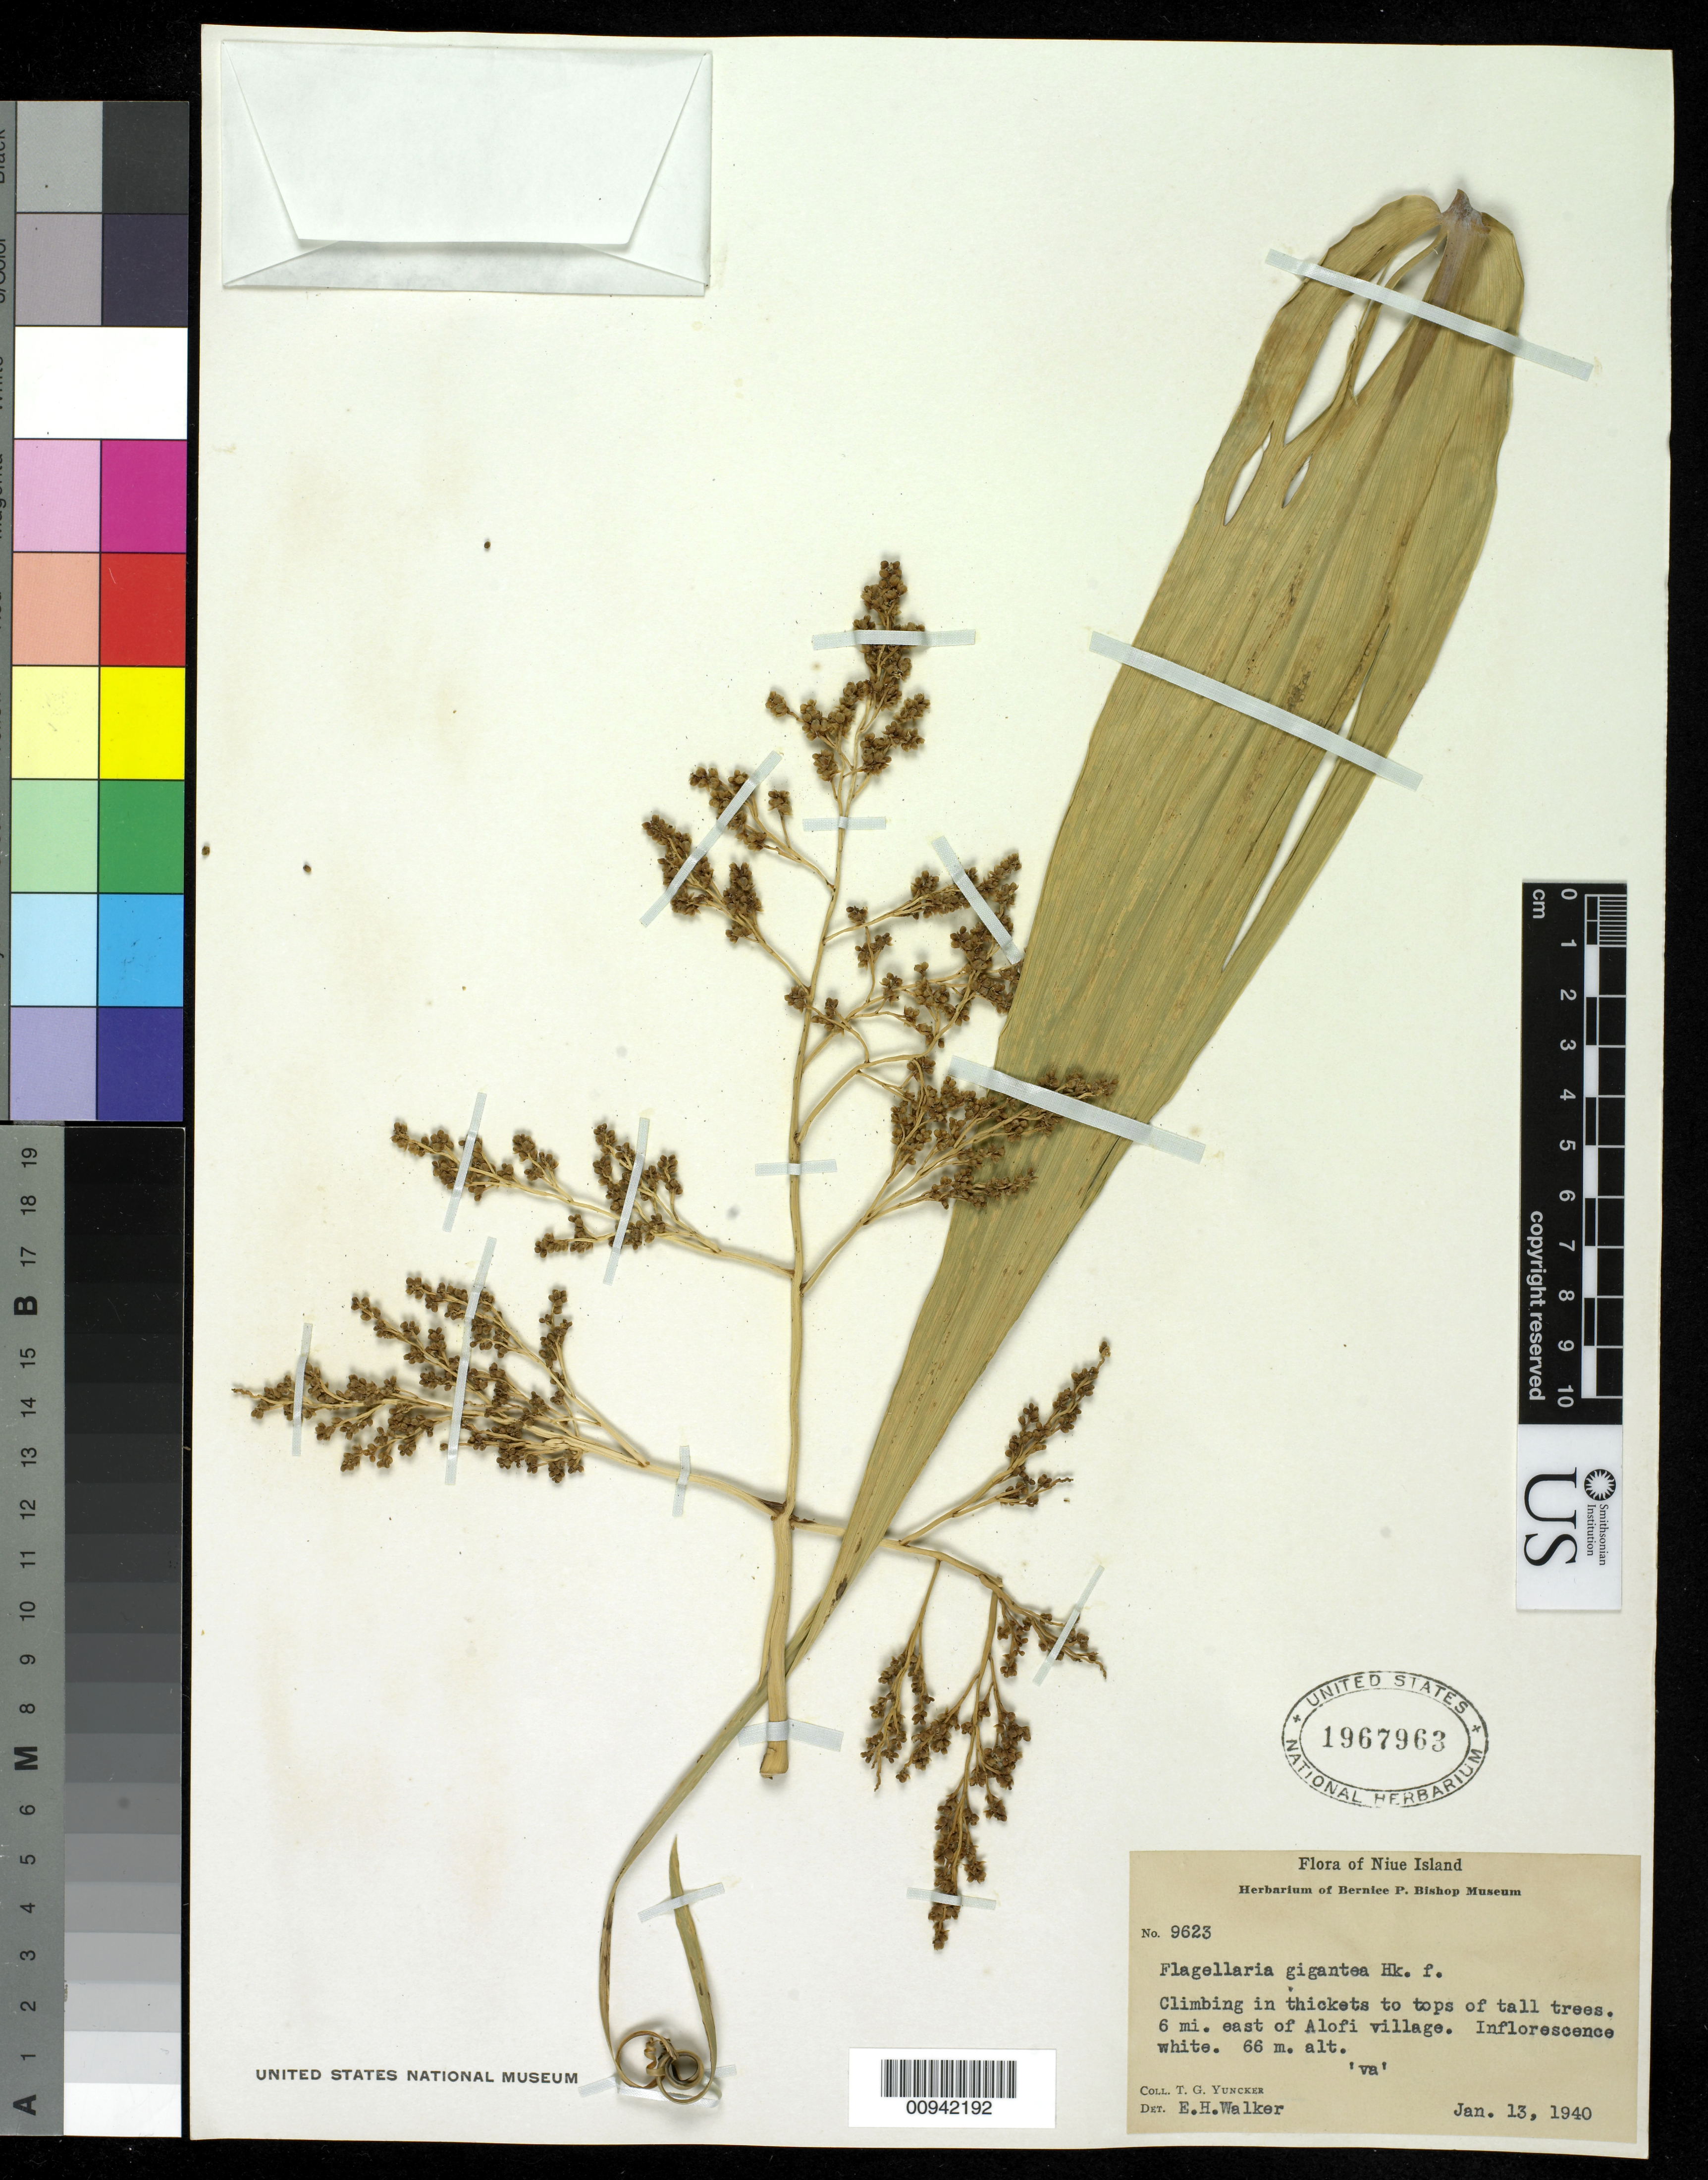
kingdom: Plantae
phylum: Tracheophyta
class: Liliopsida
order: Poales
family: Flagellariaceae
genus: Flagellaria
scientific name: Flagellaria gigantea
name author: Hook. f.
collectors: T. G. Yuncker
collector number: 9623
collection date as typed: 13 Jan 1940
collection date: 1940-01-13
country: Niue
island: Niue I.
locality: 6 mi. east of Alofi village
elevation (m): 66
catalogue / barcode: US 1967963